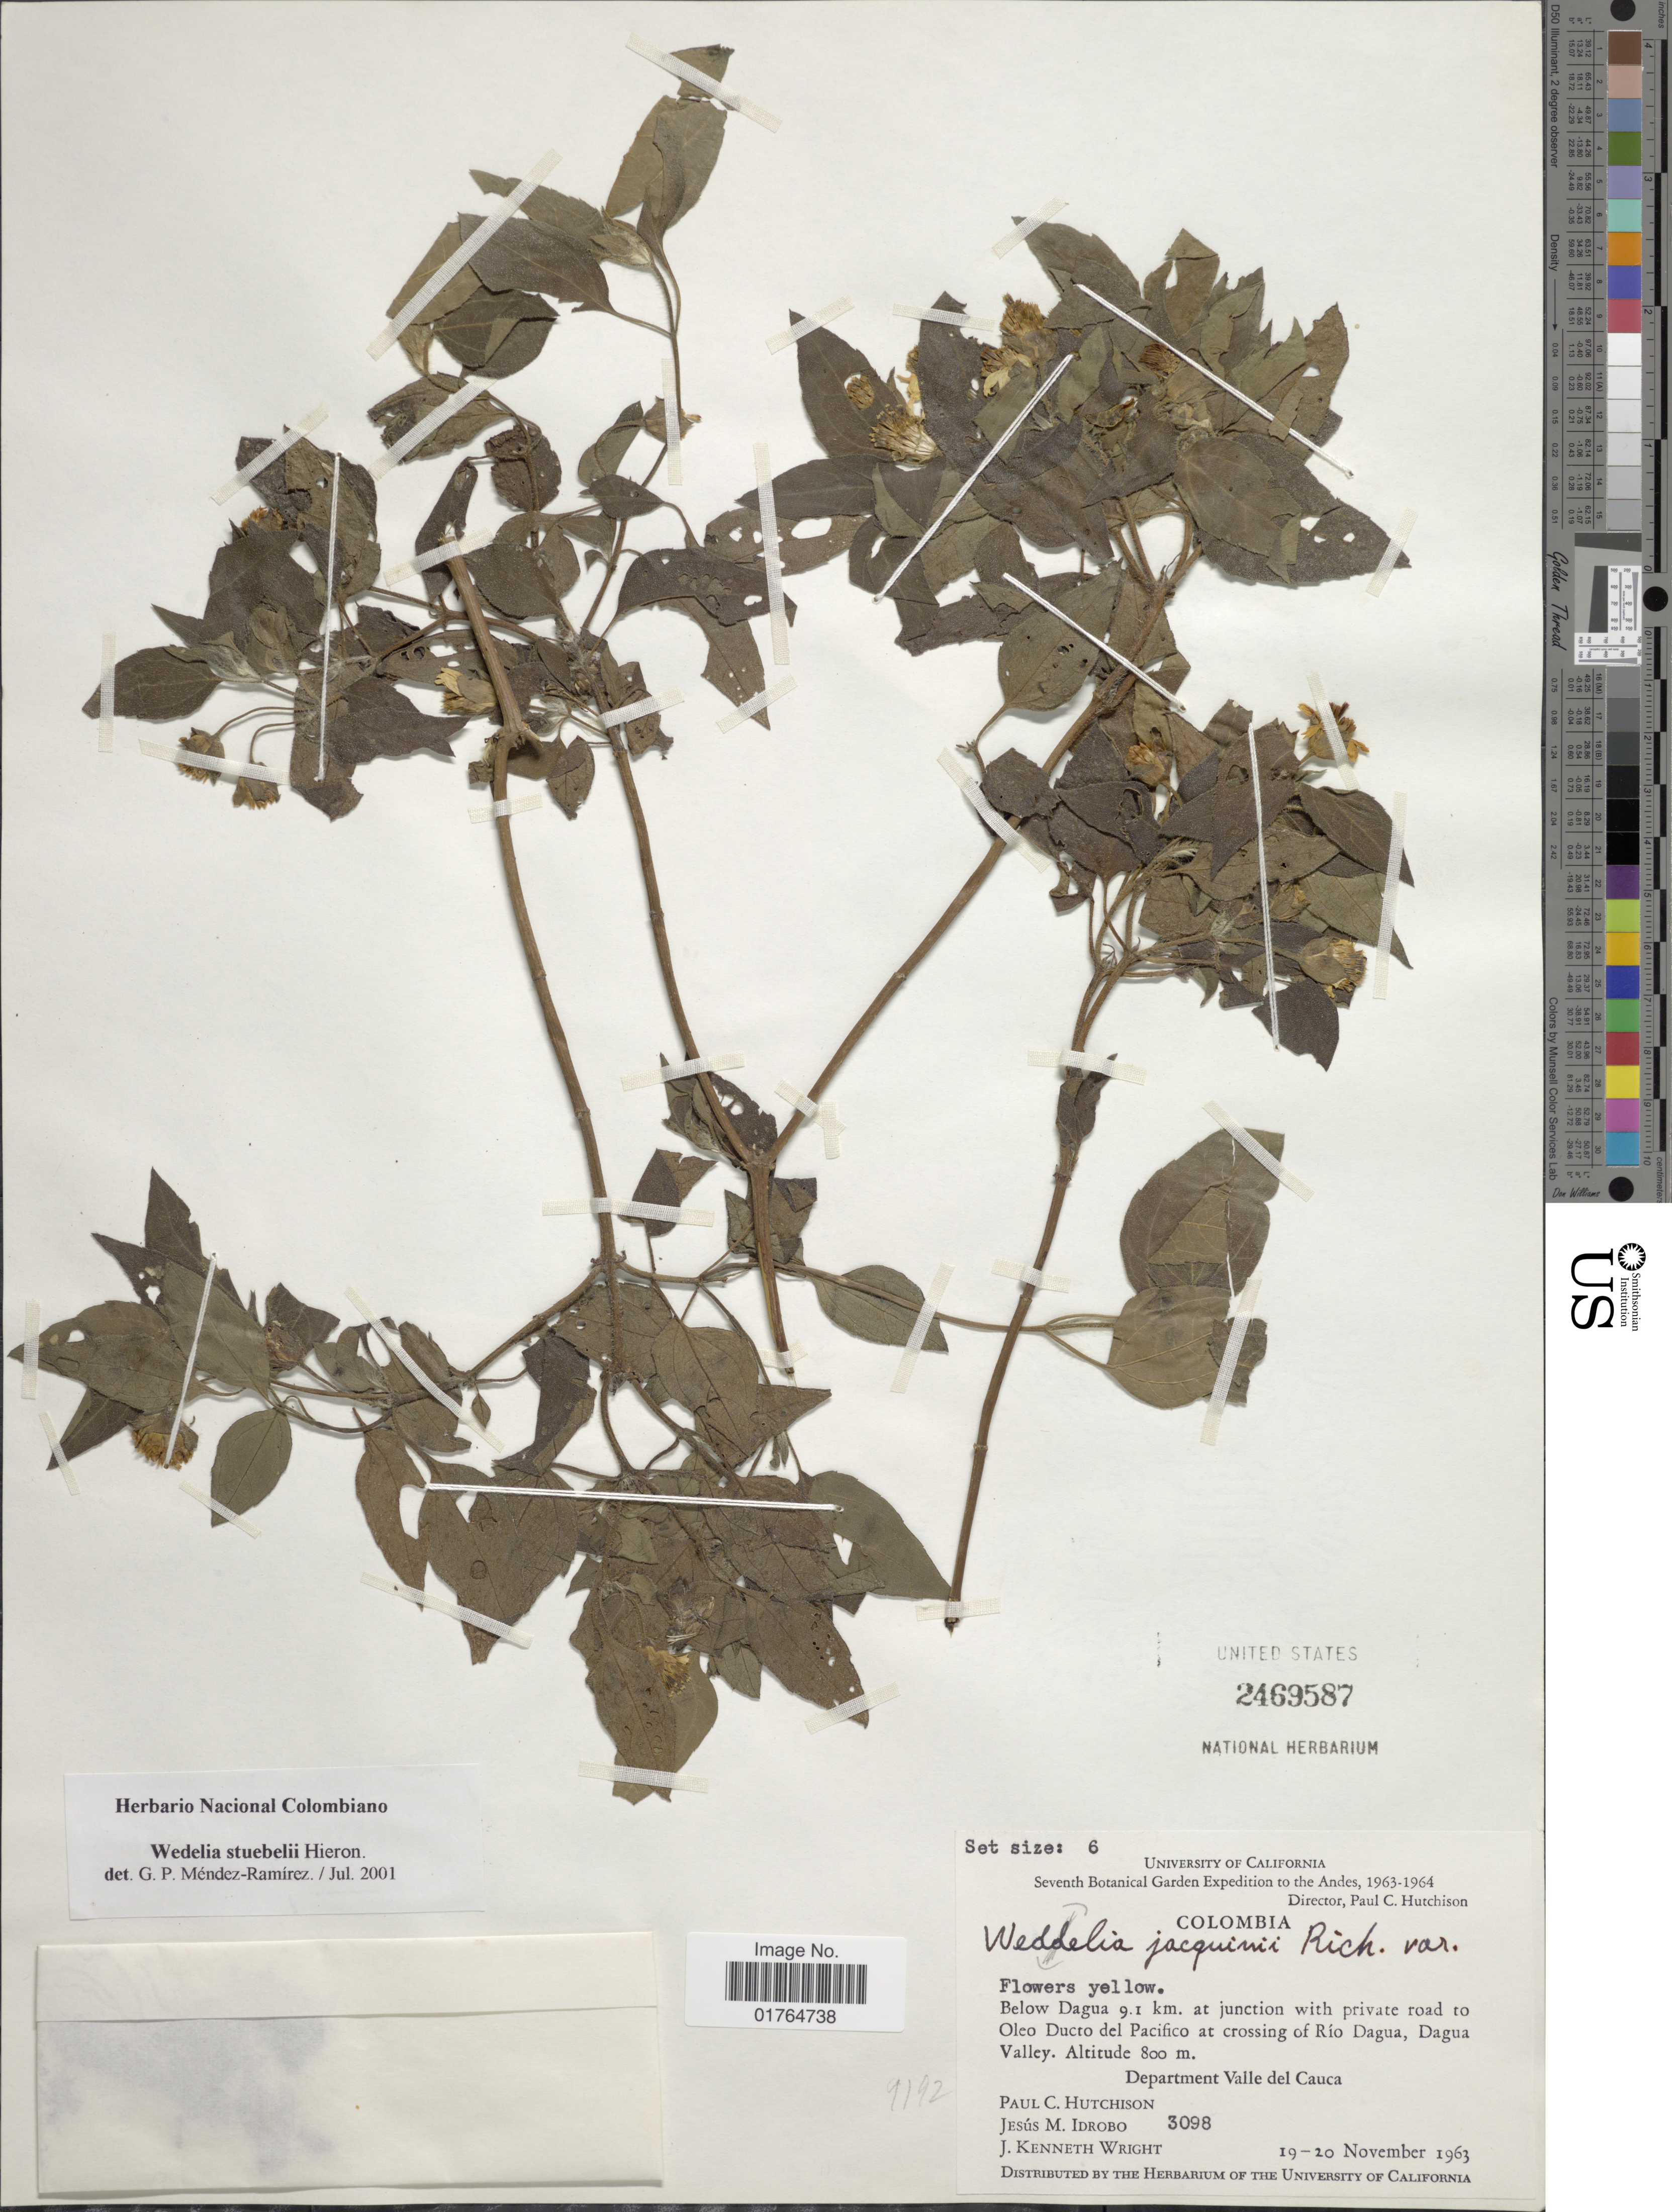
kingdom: Plantae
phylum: Tracheophyta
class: Magnoliopsida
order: Asterales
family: Asteraceae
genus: Wedelia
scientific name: Wedelia stubelii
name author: Hieron.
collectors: P. C. Hutchison, J. M. Idrobo & J. K. Wright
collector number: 3098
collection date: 1963-11-19/1963-11-20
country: Colombia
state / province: Valle del Cauca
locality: Below Dagua 9.1 km at junction with private road to Oleo Ducto del Pacifico at crossing of Rio Dagua, Dagua Valley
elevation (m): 800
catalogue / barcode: US 2469587